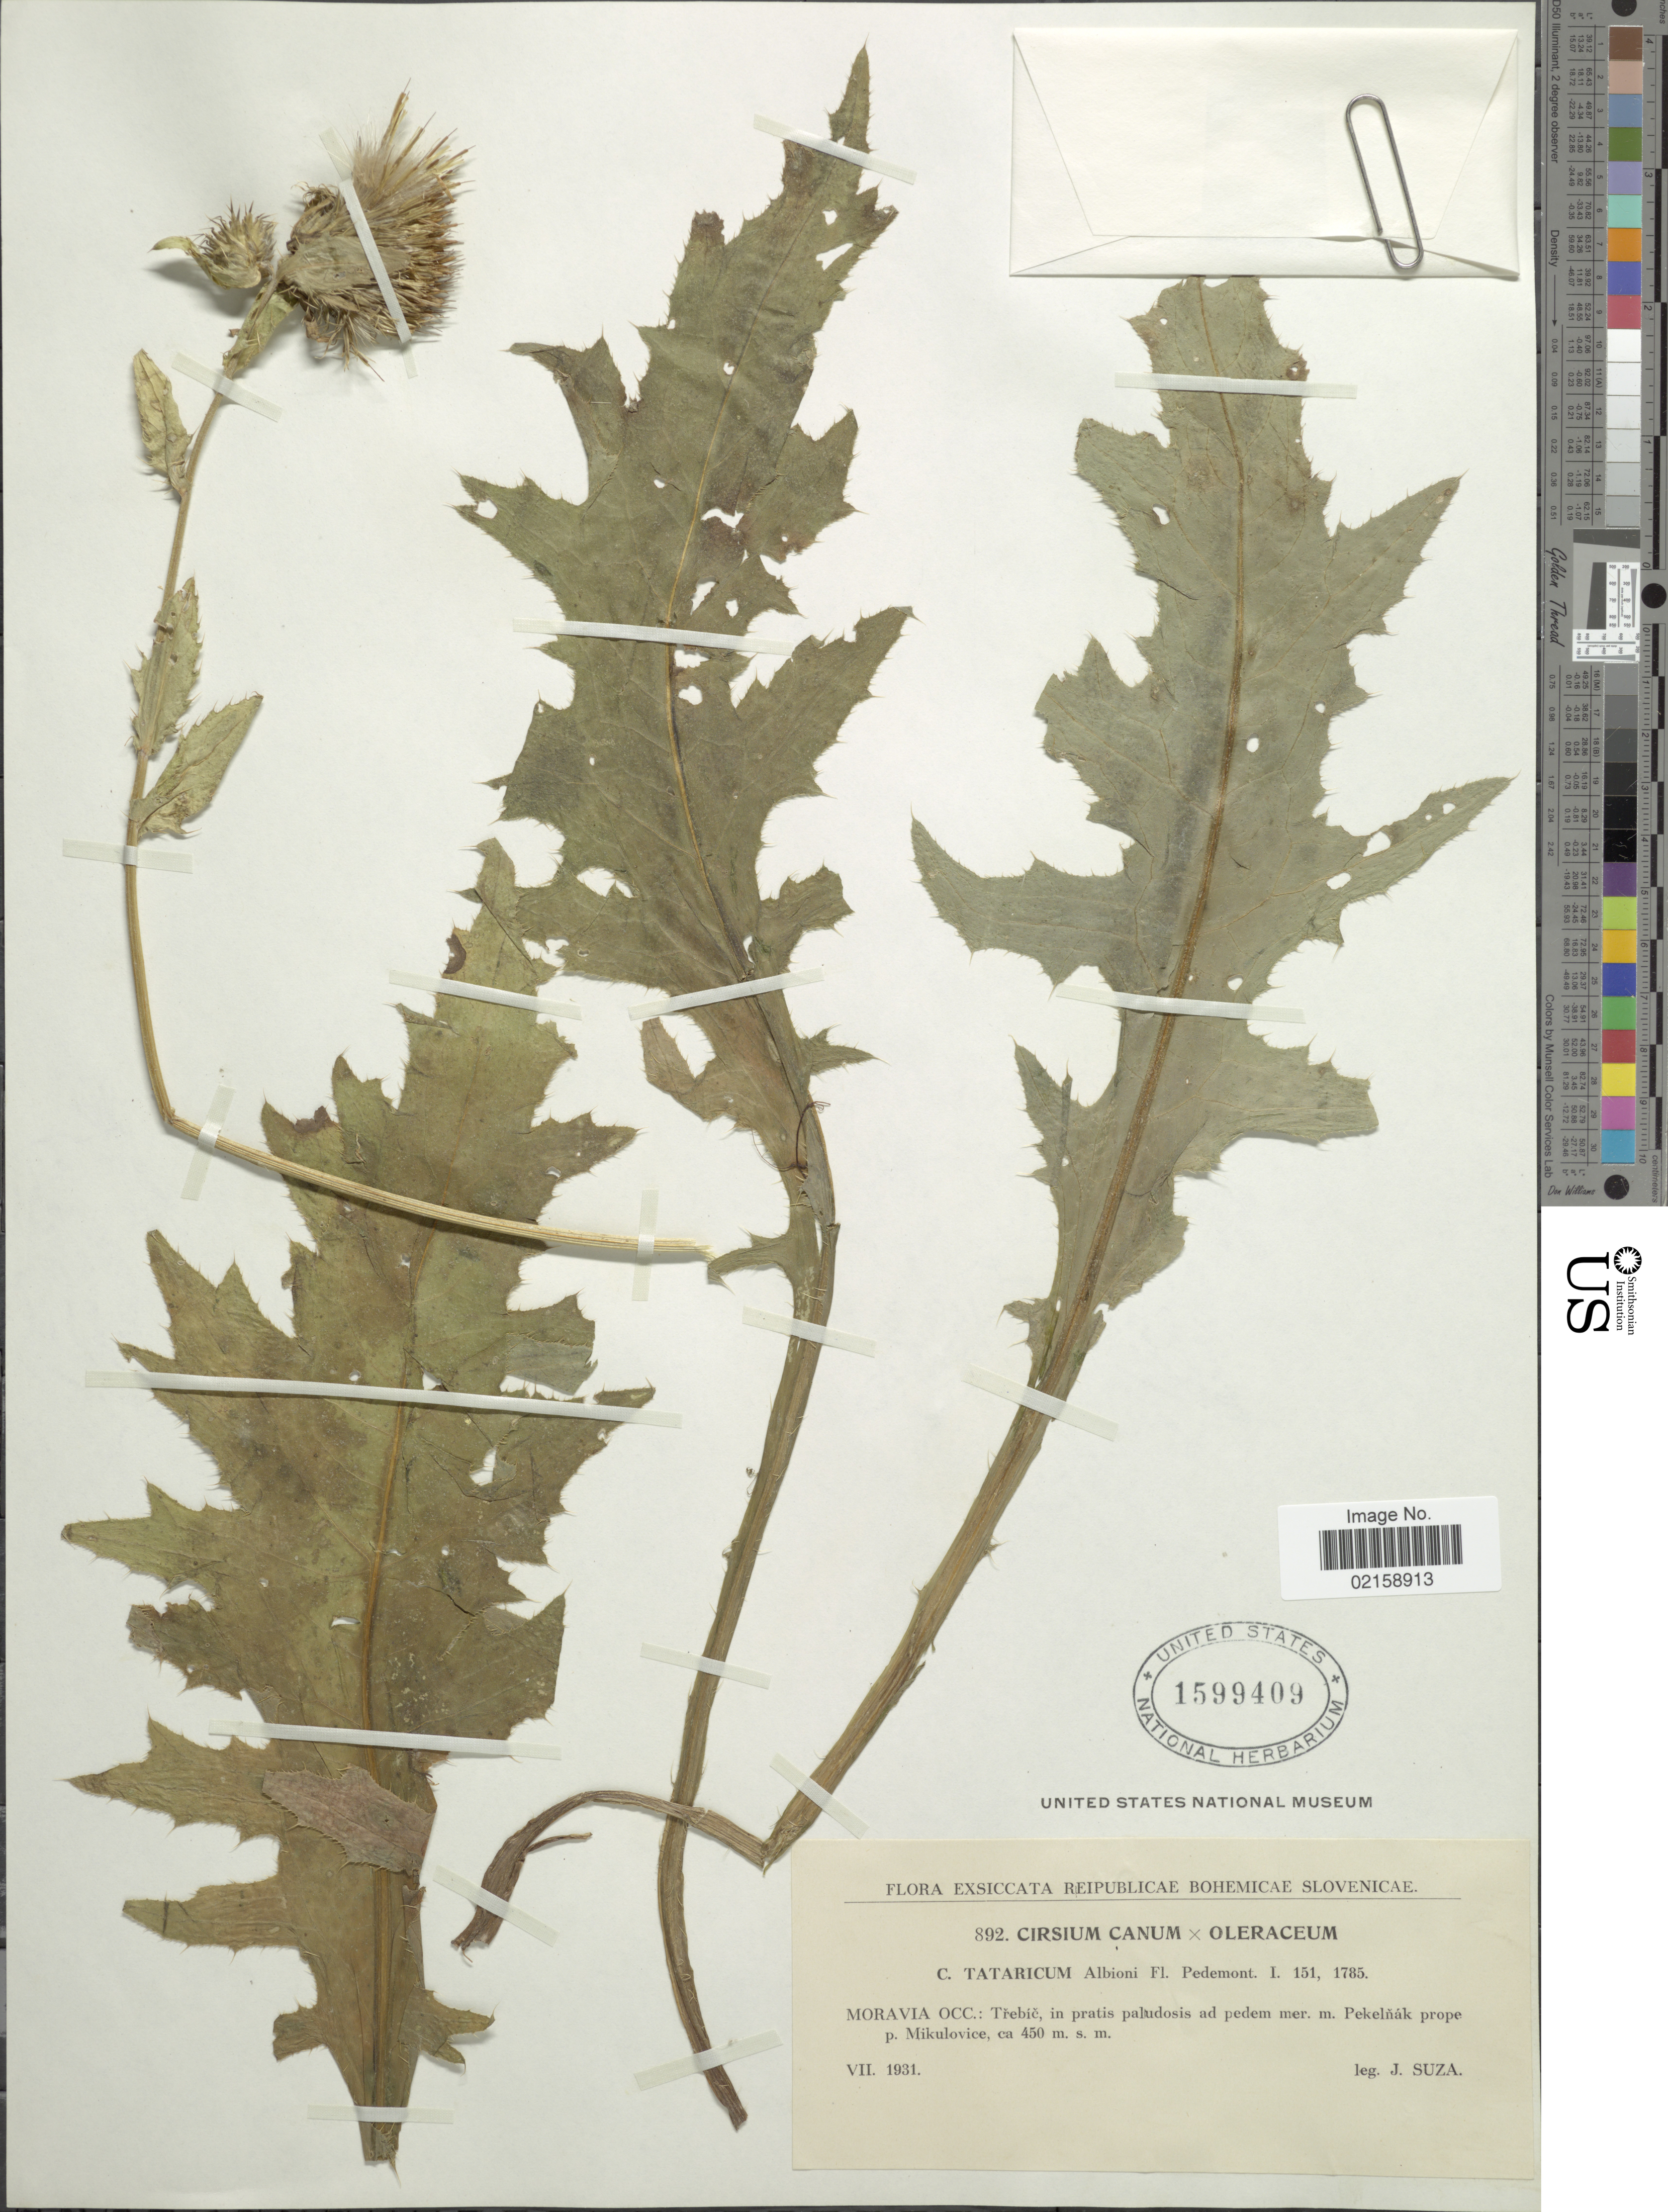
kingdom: Plantae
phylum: Tracheophyta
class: Magnoliopsida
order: Asterales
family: Asteraceae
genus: Cirsium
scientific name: Cirsium canum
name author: M. Bieb.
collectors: J. Suza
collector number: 892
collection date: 1931-07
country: Czechia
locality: Exsiccata Reipublicae Bohemicae Slovenicae, Moravia occ.: Trebic, in pratis paludosis ad pedem mer. m. Pekelnak prope p. Mikulovice. [interpreted]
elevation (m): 450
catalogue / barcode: US 1599409